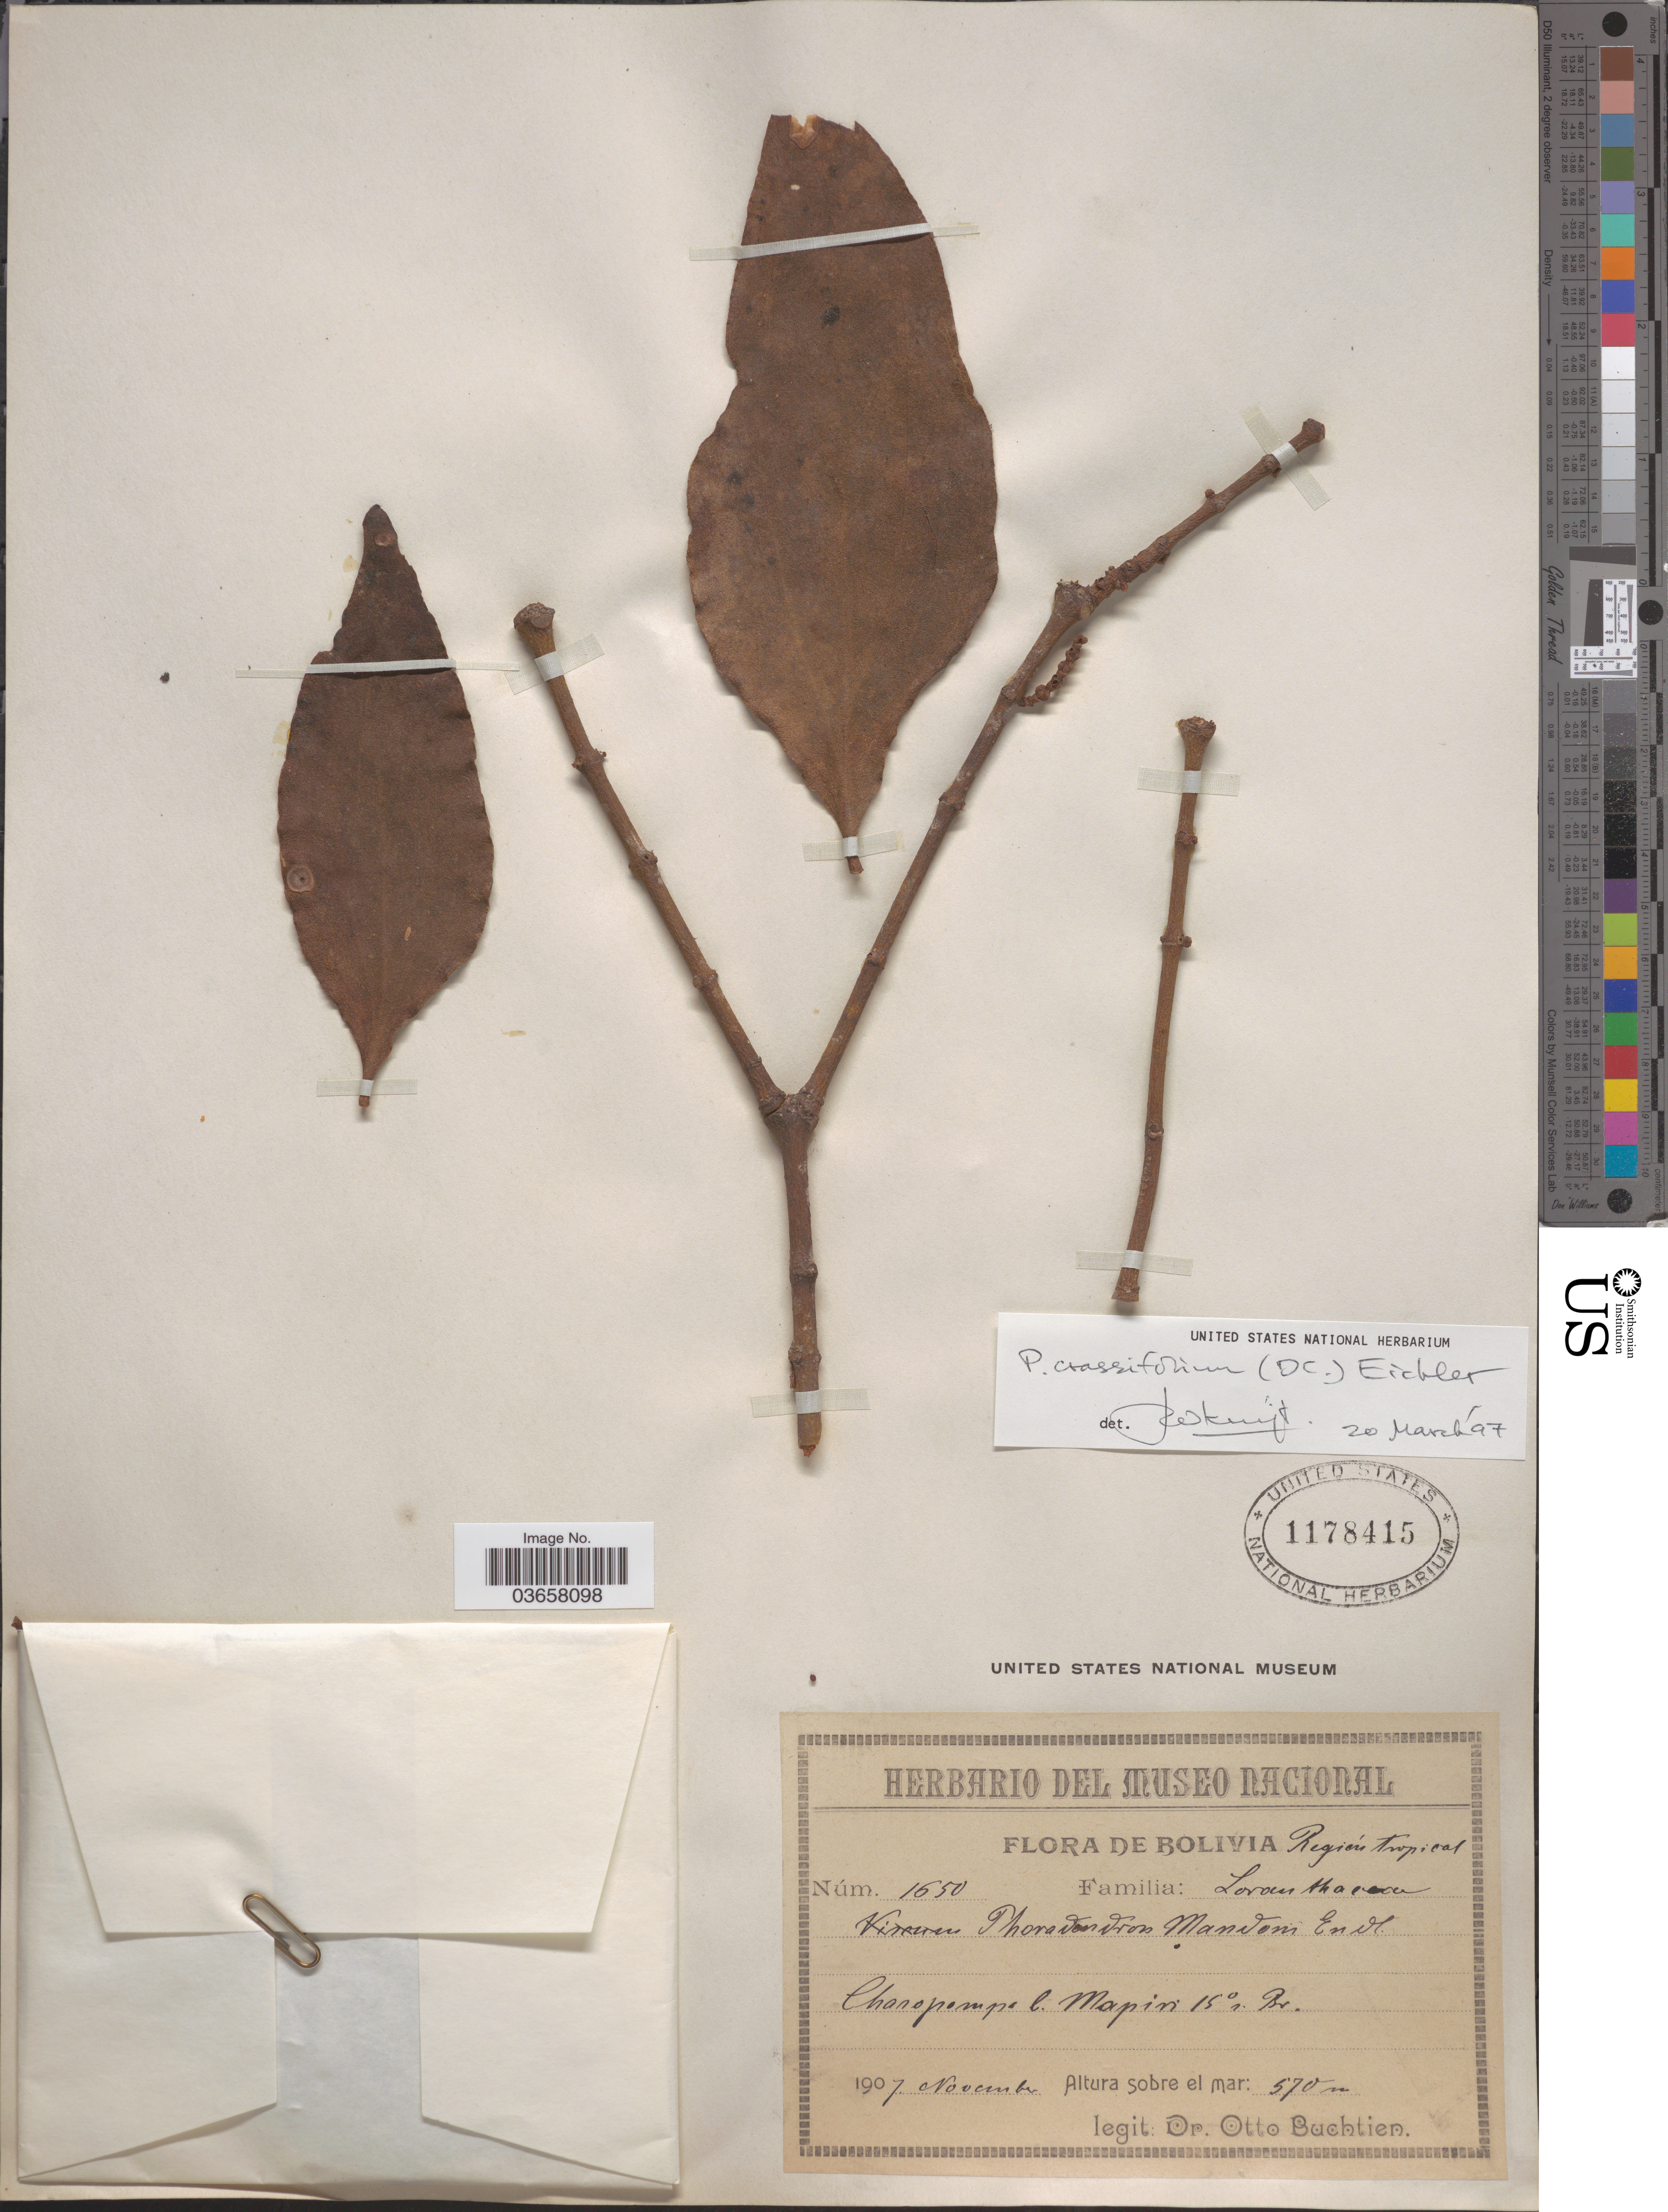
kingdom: Plantae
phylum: Tracheophyta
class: Magnoliopsida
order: Santalales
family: Viscaceae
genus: Phoradendron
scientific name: Phoradendron crassifolium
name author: (Pohl ex DC.) Eichler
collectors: O. Buchtien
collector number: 1650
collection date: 1907-11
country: Bolivia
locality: Región tropical. Charopampa b. Mapiri 15° s. Br.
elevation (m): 570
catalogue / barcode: US 1178415